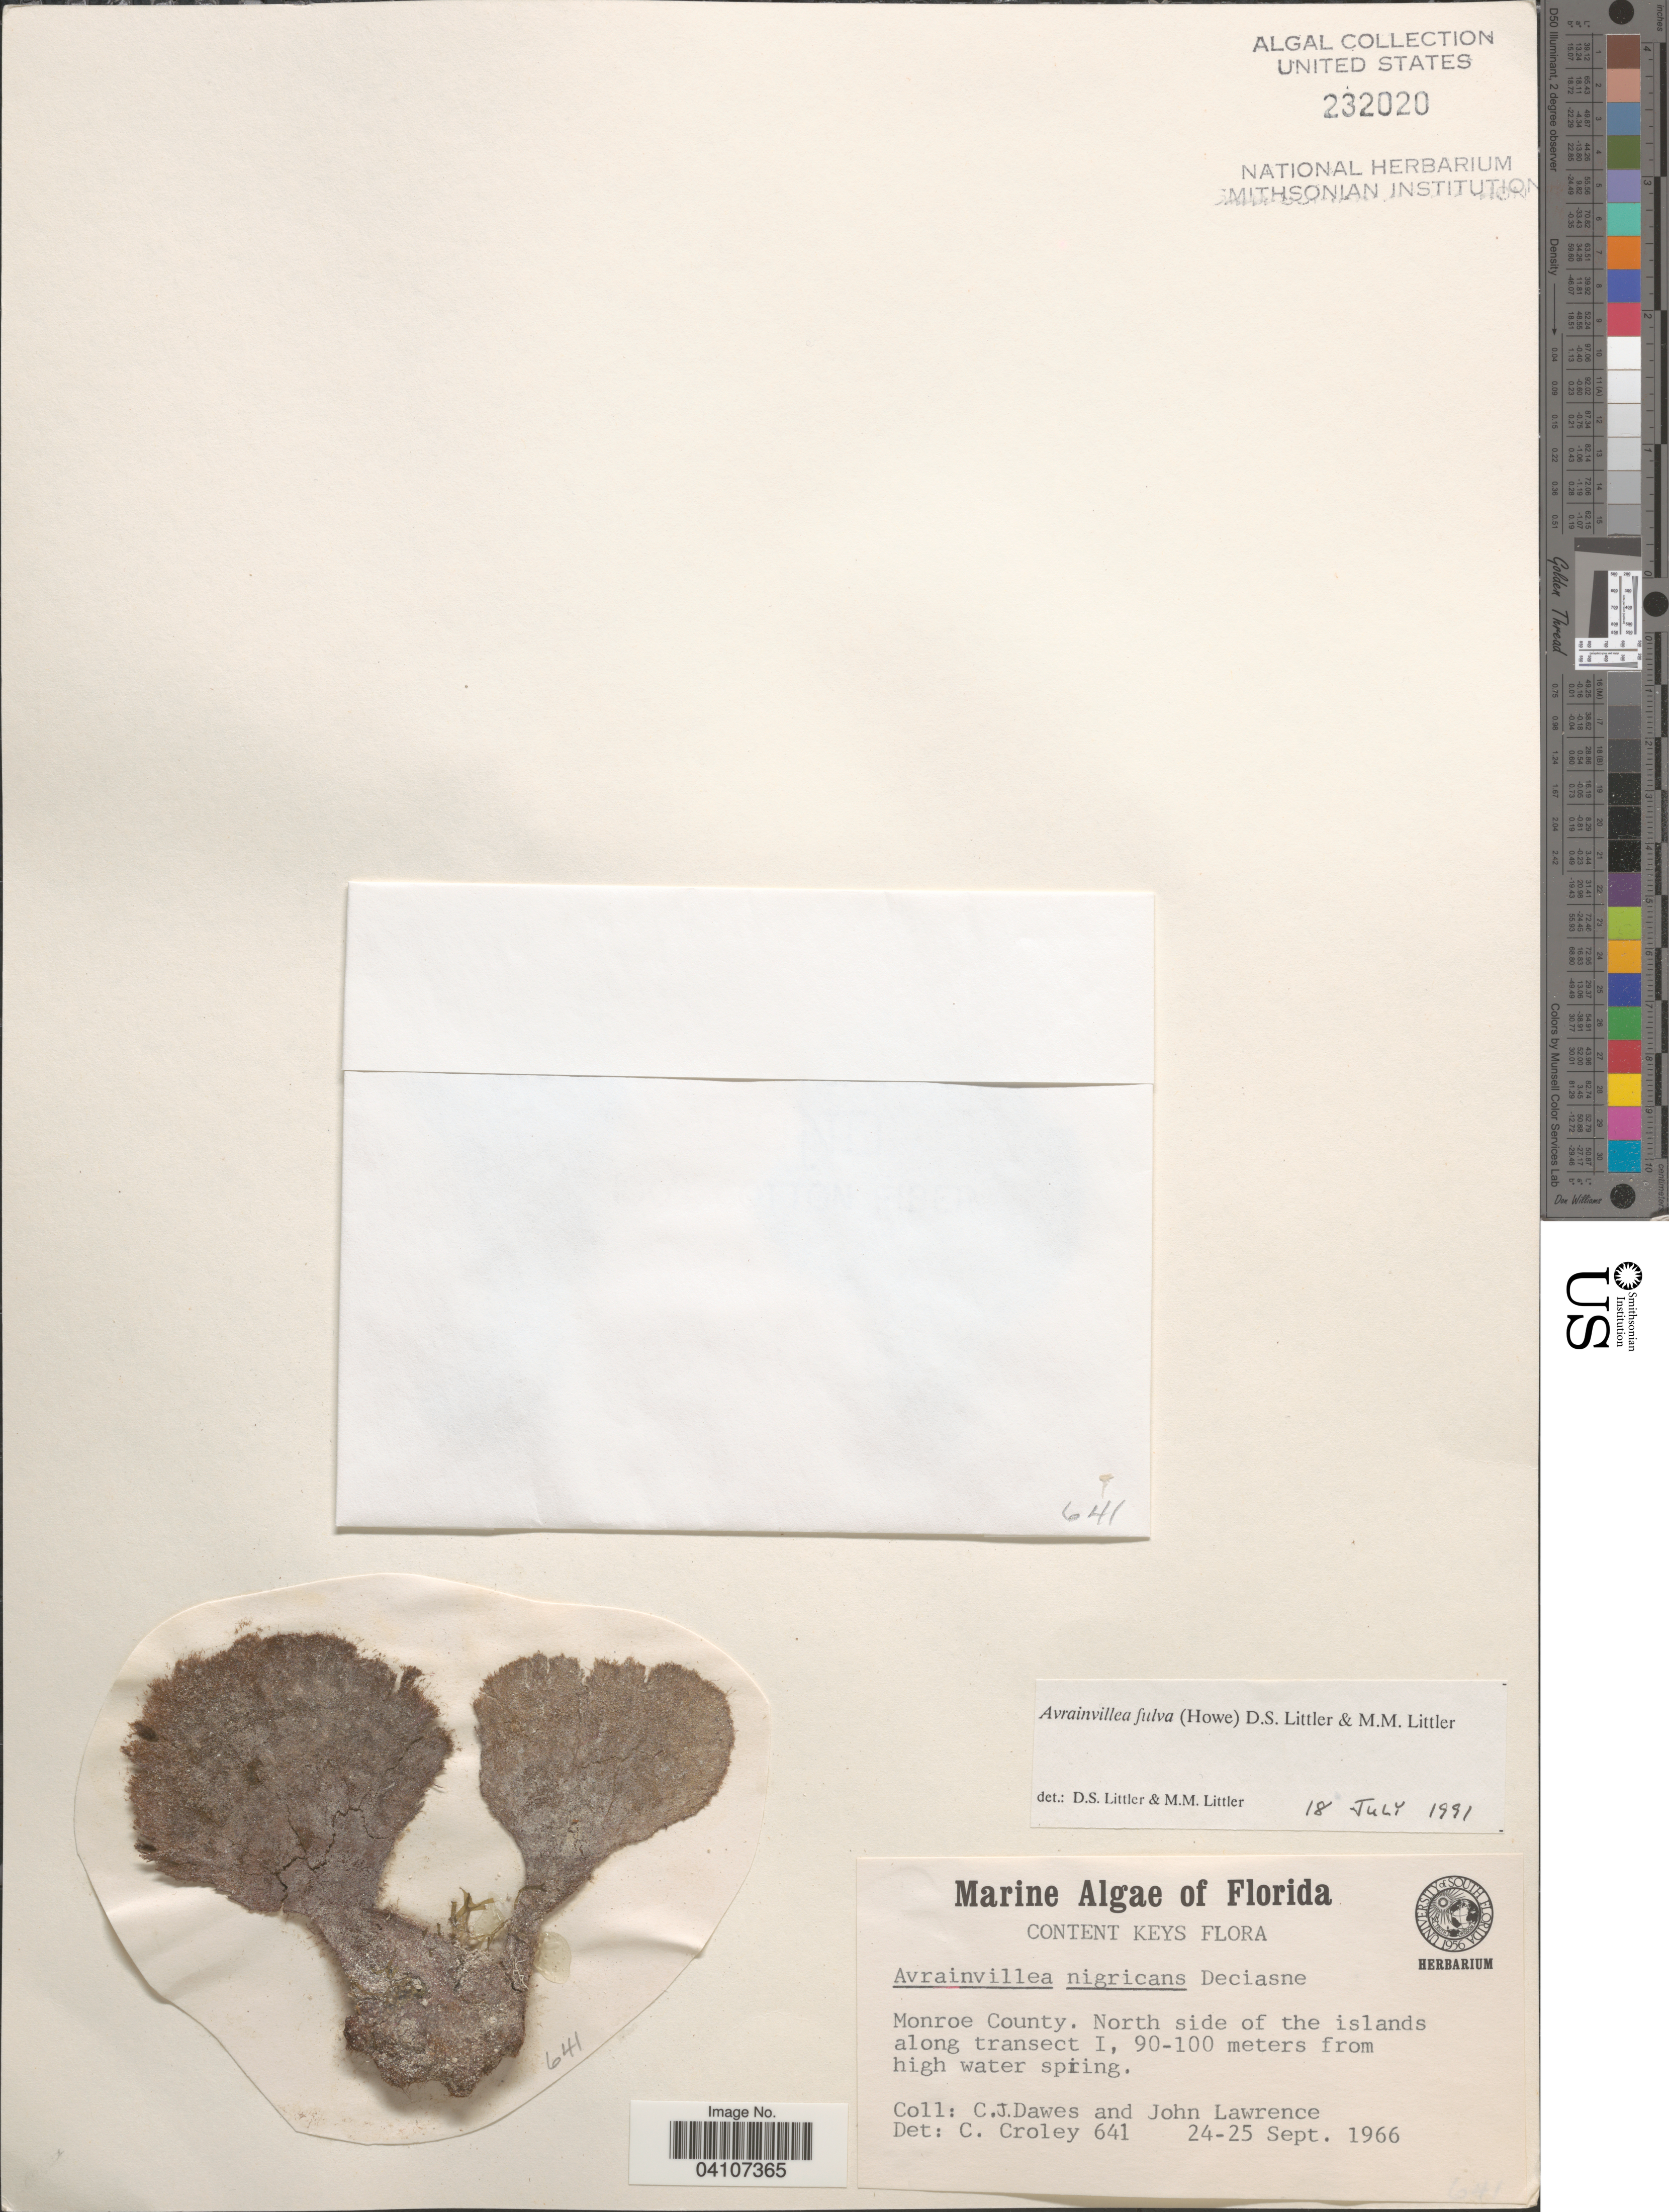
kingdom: Plantae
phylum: Chlorophyta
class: Ulvophyceae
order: Bryopsidales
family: Dichotomosiphonaceae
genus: Avrainvillea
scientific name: Avrainvillea fulva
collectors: J. Lawrence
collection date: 1966-09-24/1966-09-25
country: United States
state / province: Florida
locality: Content Keys. Monroe County. North side of the islands along transect I, 90-100 meters from high water spring.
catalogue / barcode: US 232020